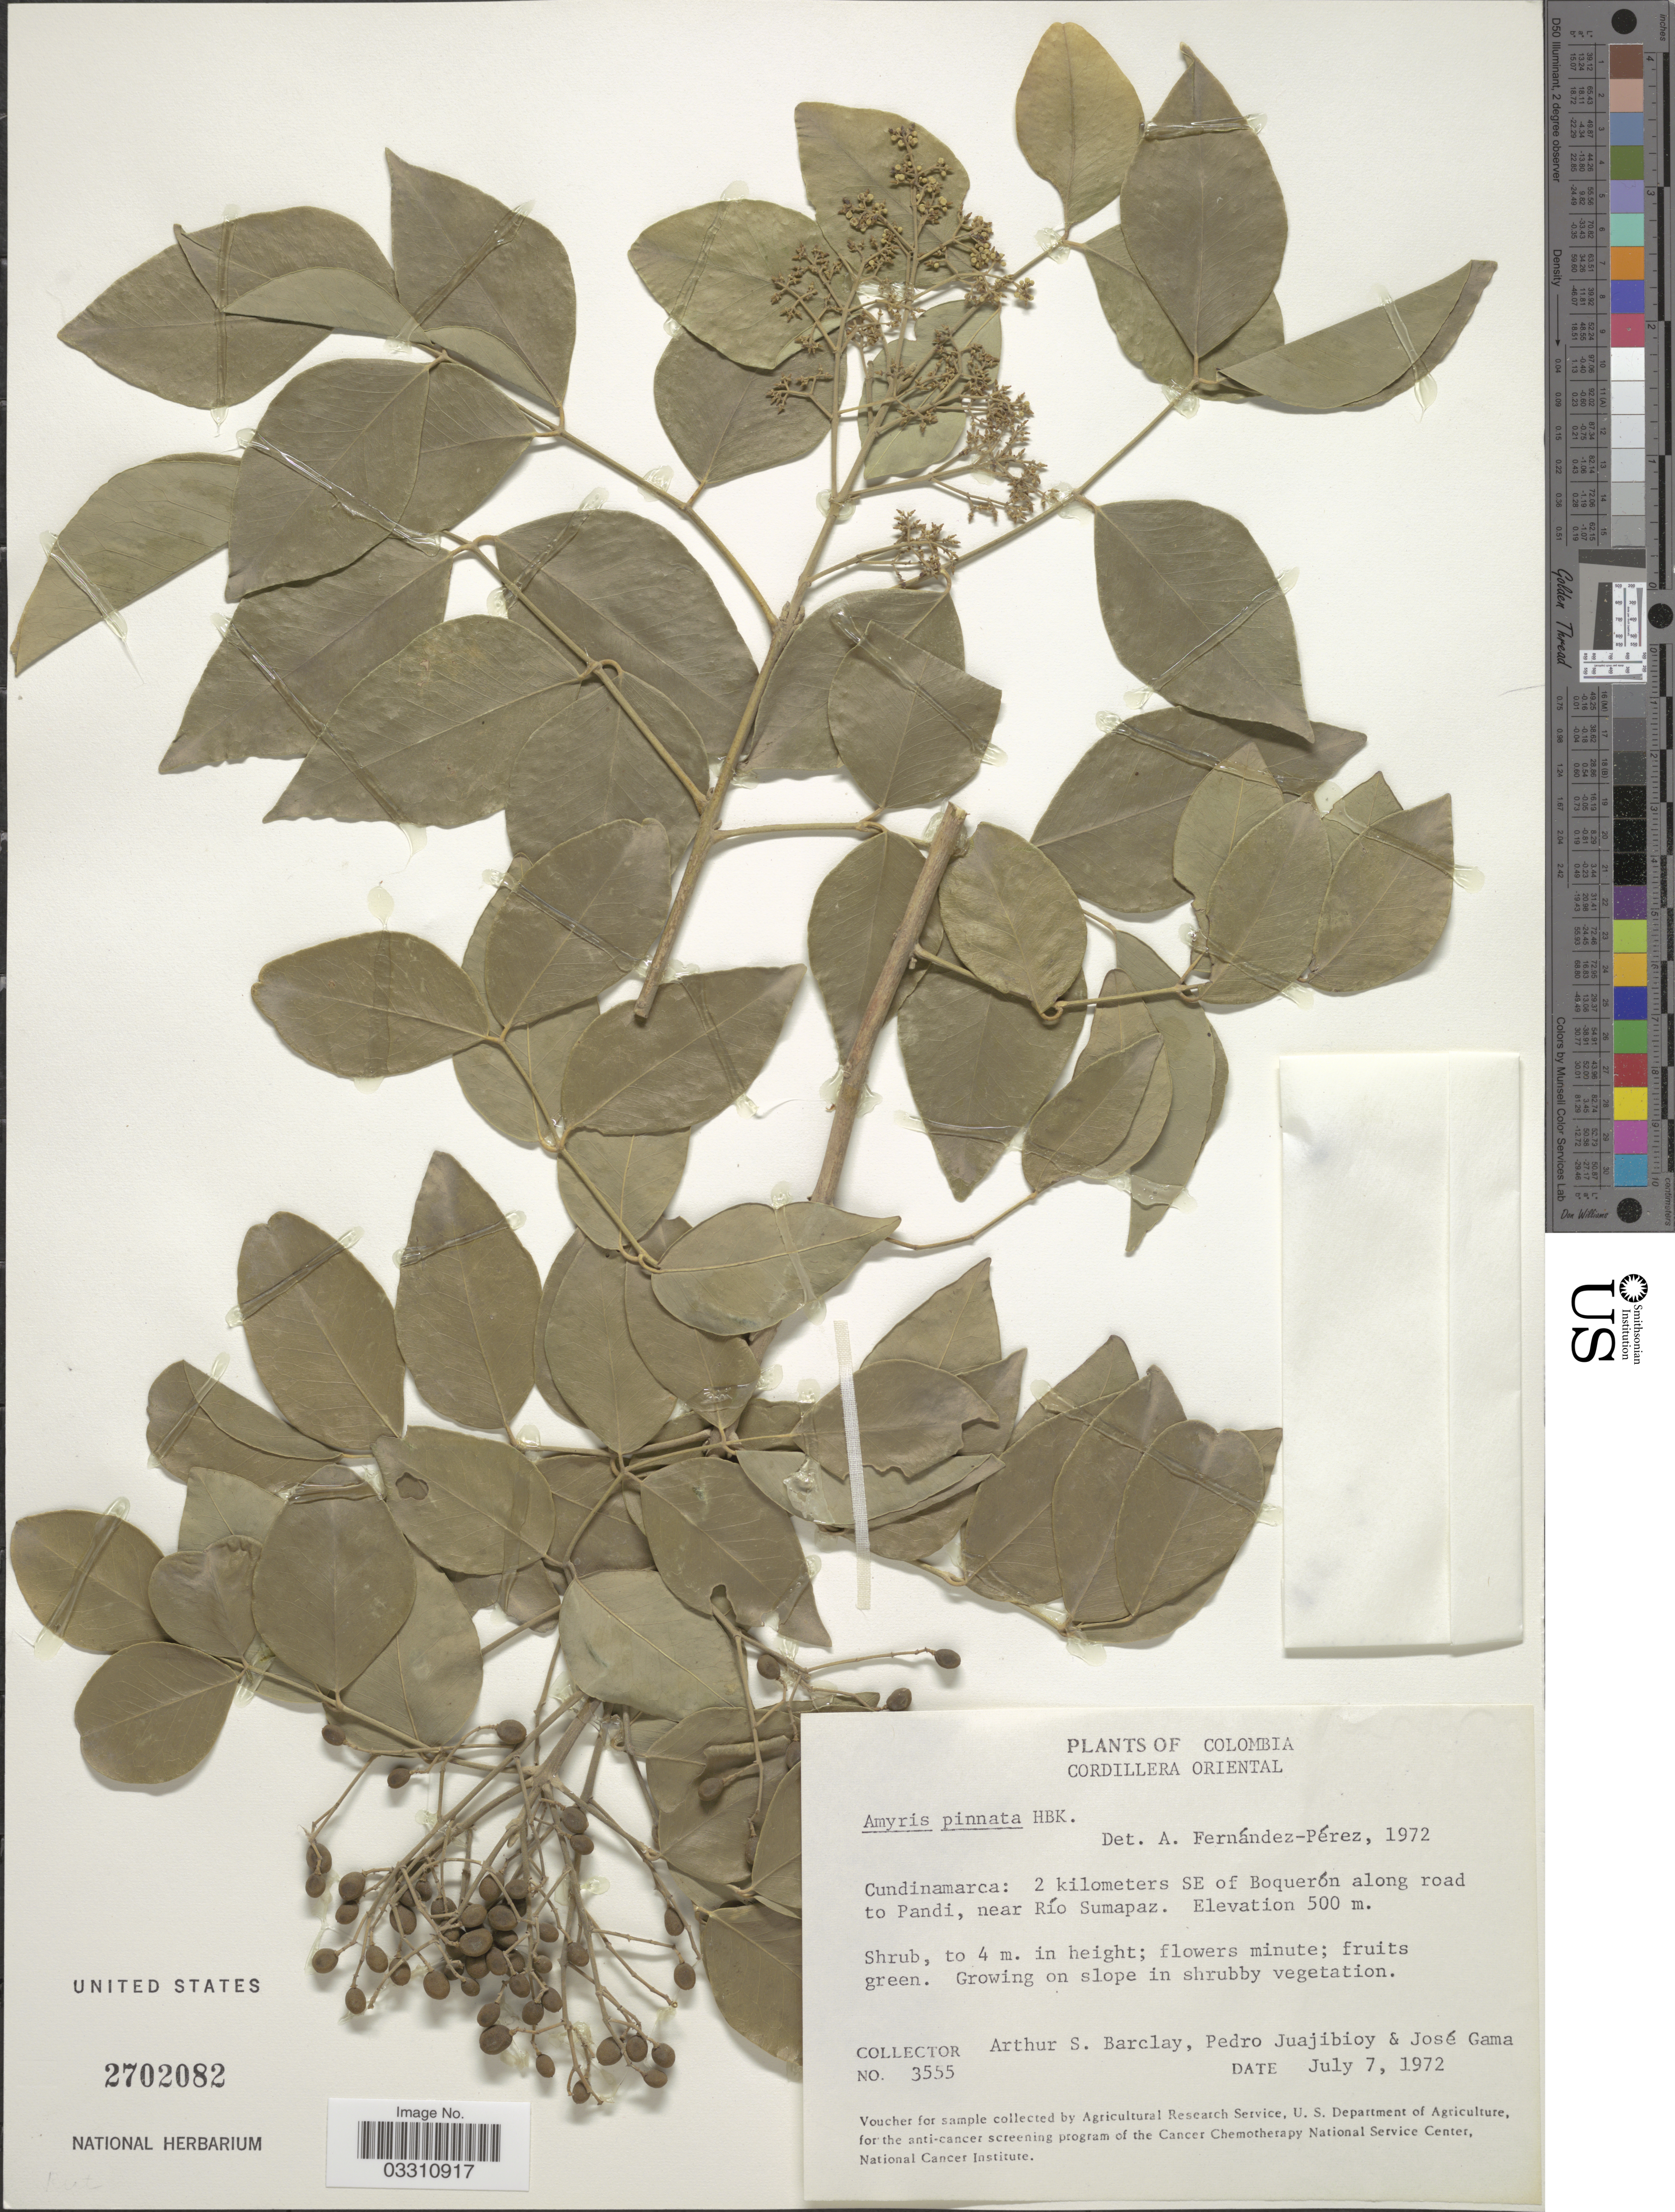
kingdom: Plantae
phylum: Tracheophyta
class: Magnoliopsida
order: Sapindales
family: Rutaceae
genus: Amyris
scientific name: Amyris pinnata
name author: Kunth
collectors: A. S. Barclay, P. Juajibioy & J. Gama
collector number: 3555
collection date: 1972-07-07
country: Colombia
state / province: Cundinamarca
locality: Cordillera Oriental, 2 kilometer SE of Boquerón along road to Pandi, near Río Sumapaz.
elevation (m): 500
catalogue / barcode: US 2702082